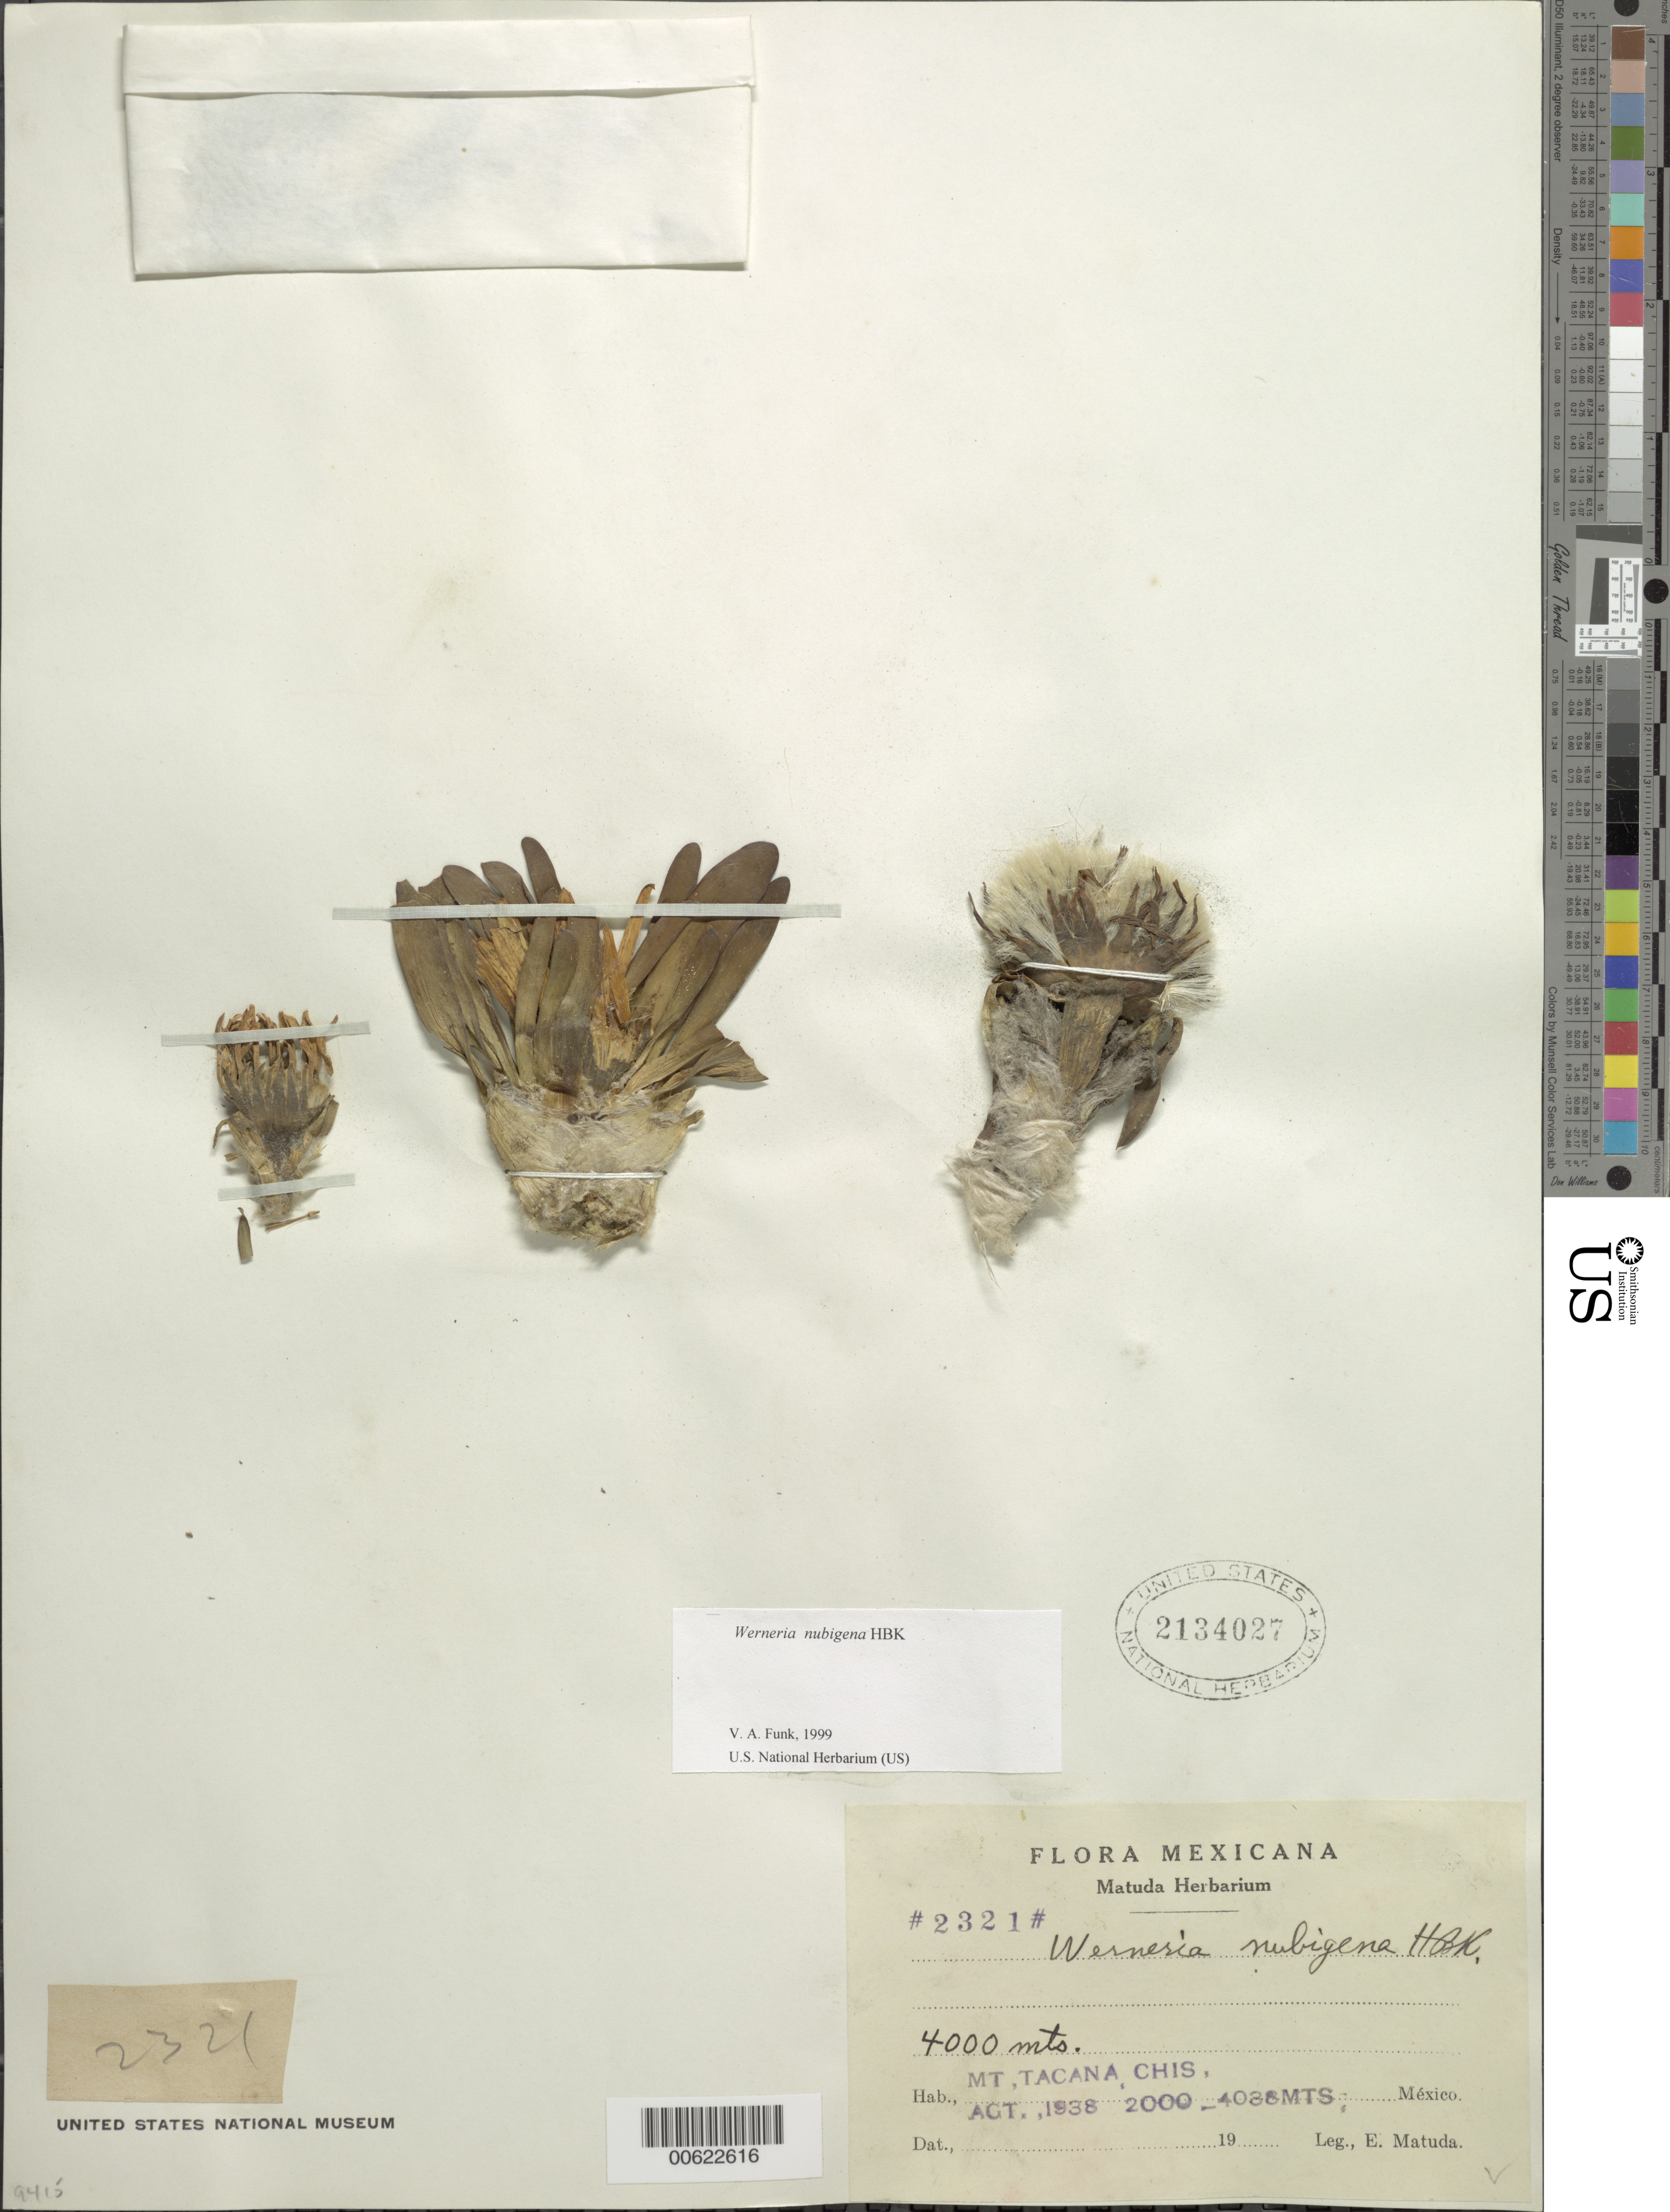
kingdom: Plantae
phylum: Tracheophyta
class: Magnoliopsida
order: Asterales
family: Asteraceae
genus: Werneria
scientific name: Werneria nubigena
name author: Kunth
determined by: Funk, Vicki A., (BOT), Smithsonian Institution - National Museum of Natural History (UNITED STATES)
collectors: E. Matuda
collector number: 2321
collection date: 1938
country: Mexico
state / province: Chiapas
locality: Mt. Tacana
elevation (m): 4000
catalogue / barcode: US 2134027